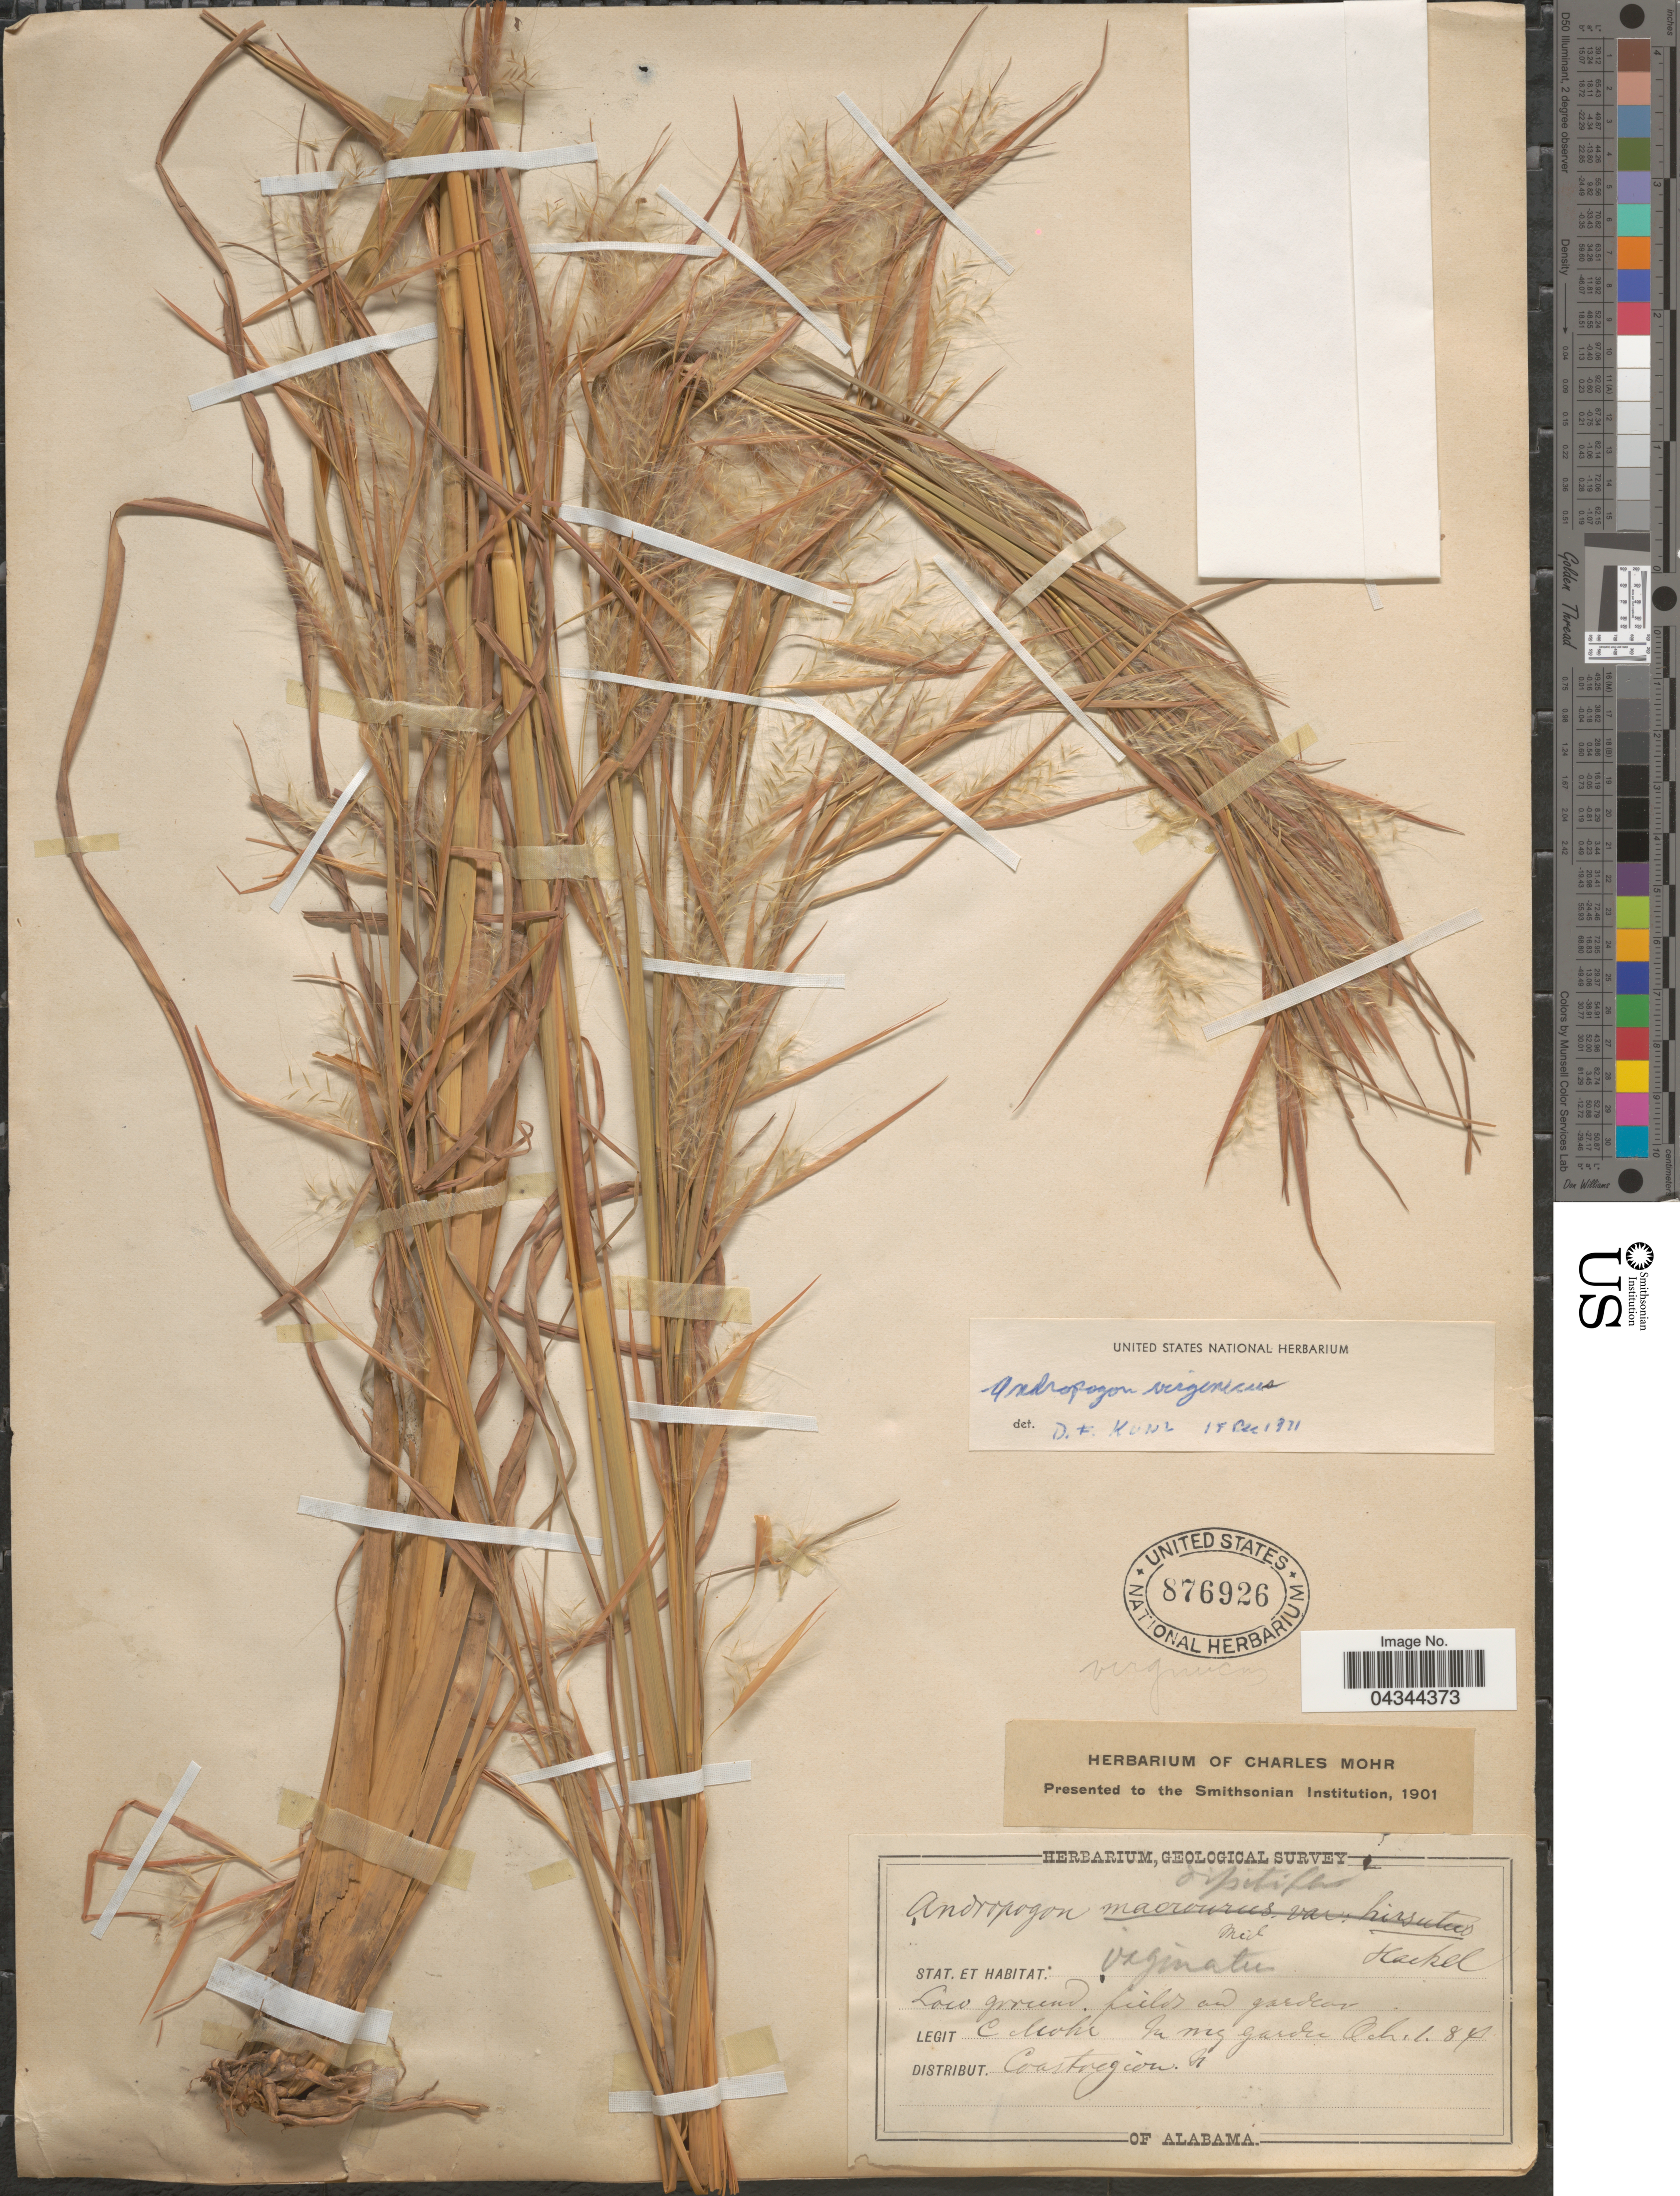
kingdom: Plantae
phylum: Tracheophyta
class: Liliopsida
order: Poales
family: Poaceae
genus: Andropogon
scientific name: Andropogon virginicus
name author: L.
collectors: Mohr, C. T. (herbarium)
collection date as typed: Transcribed d/m/y: 1/10/84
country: United States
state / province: Alabama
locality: Geological Survey. Low ground fields and garden.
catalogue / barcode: US 876926